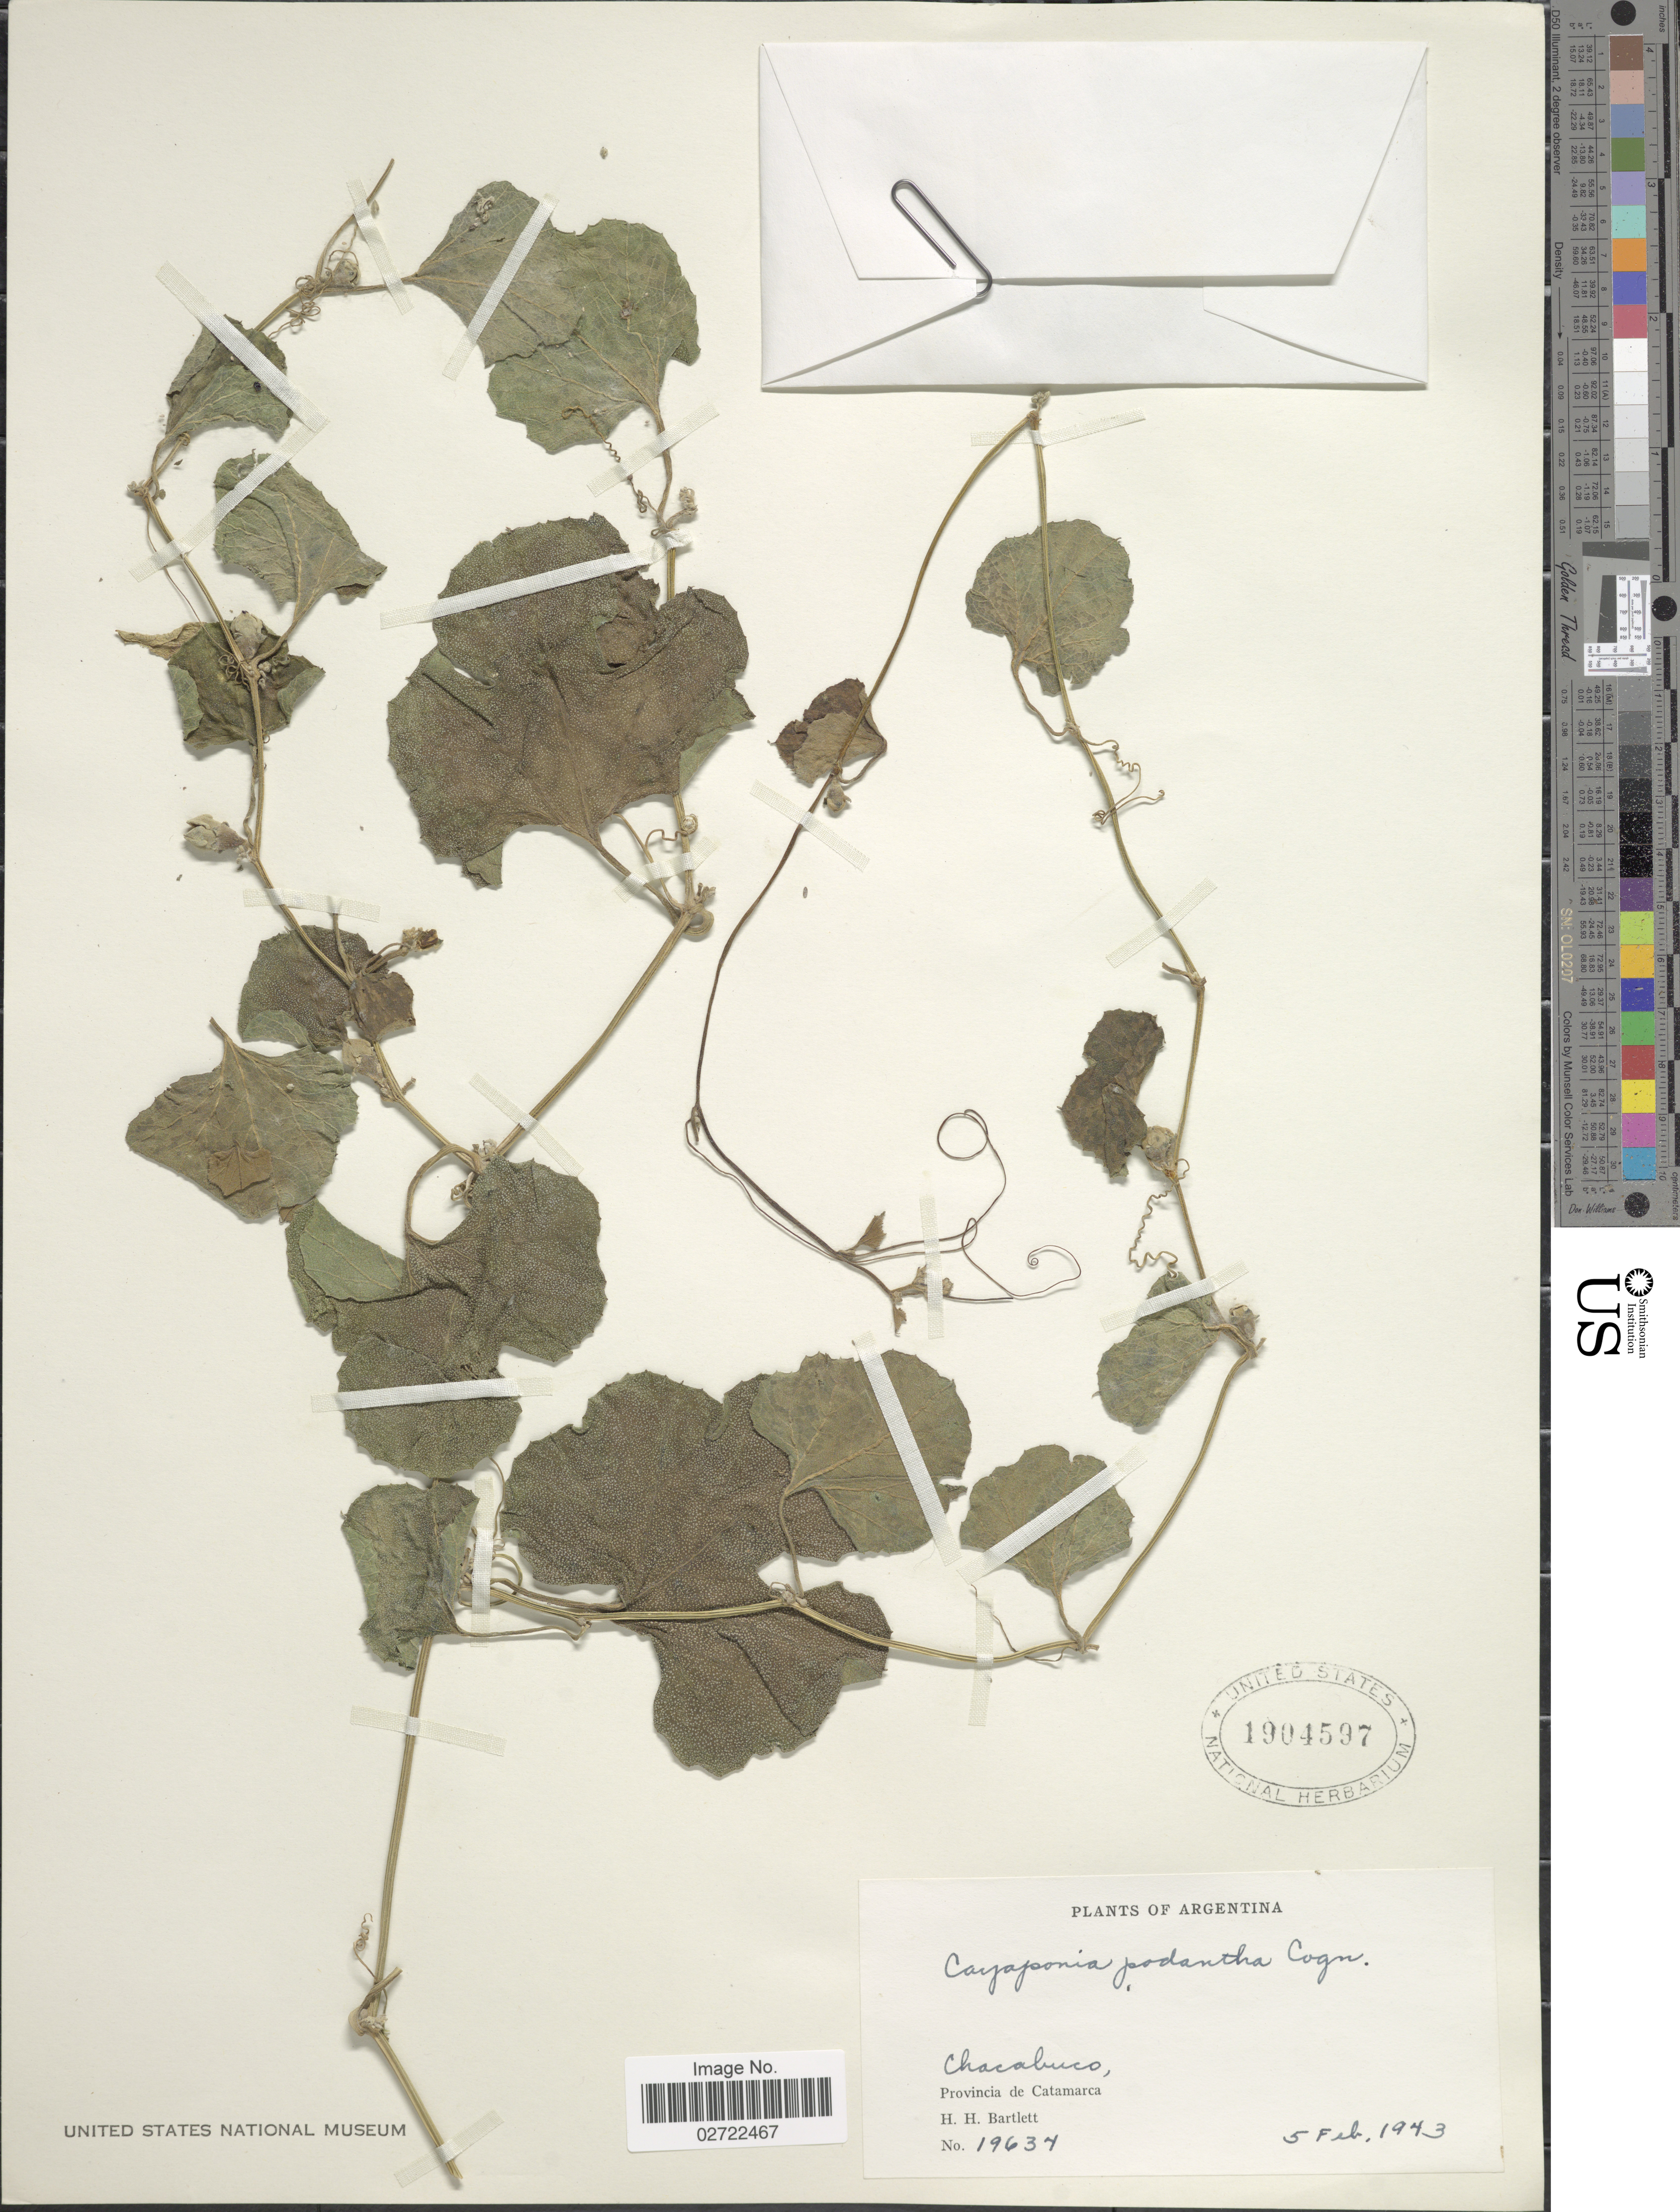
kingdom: Plantae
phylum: Tracheophyta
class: Magnoliopsida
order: Cucurbitales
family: Cucurbitaceae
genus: Cayaponia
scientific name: Cayaponia glandulosa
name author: (Poepp. & Endl.) Cogn.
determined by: Nee, Michael H.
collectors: H. H. Bartlett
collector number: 19634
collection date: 1943-02-05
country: Argentina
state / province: Catamarca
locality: Chacabuco.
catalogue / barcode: US 1904597